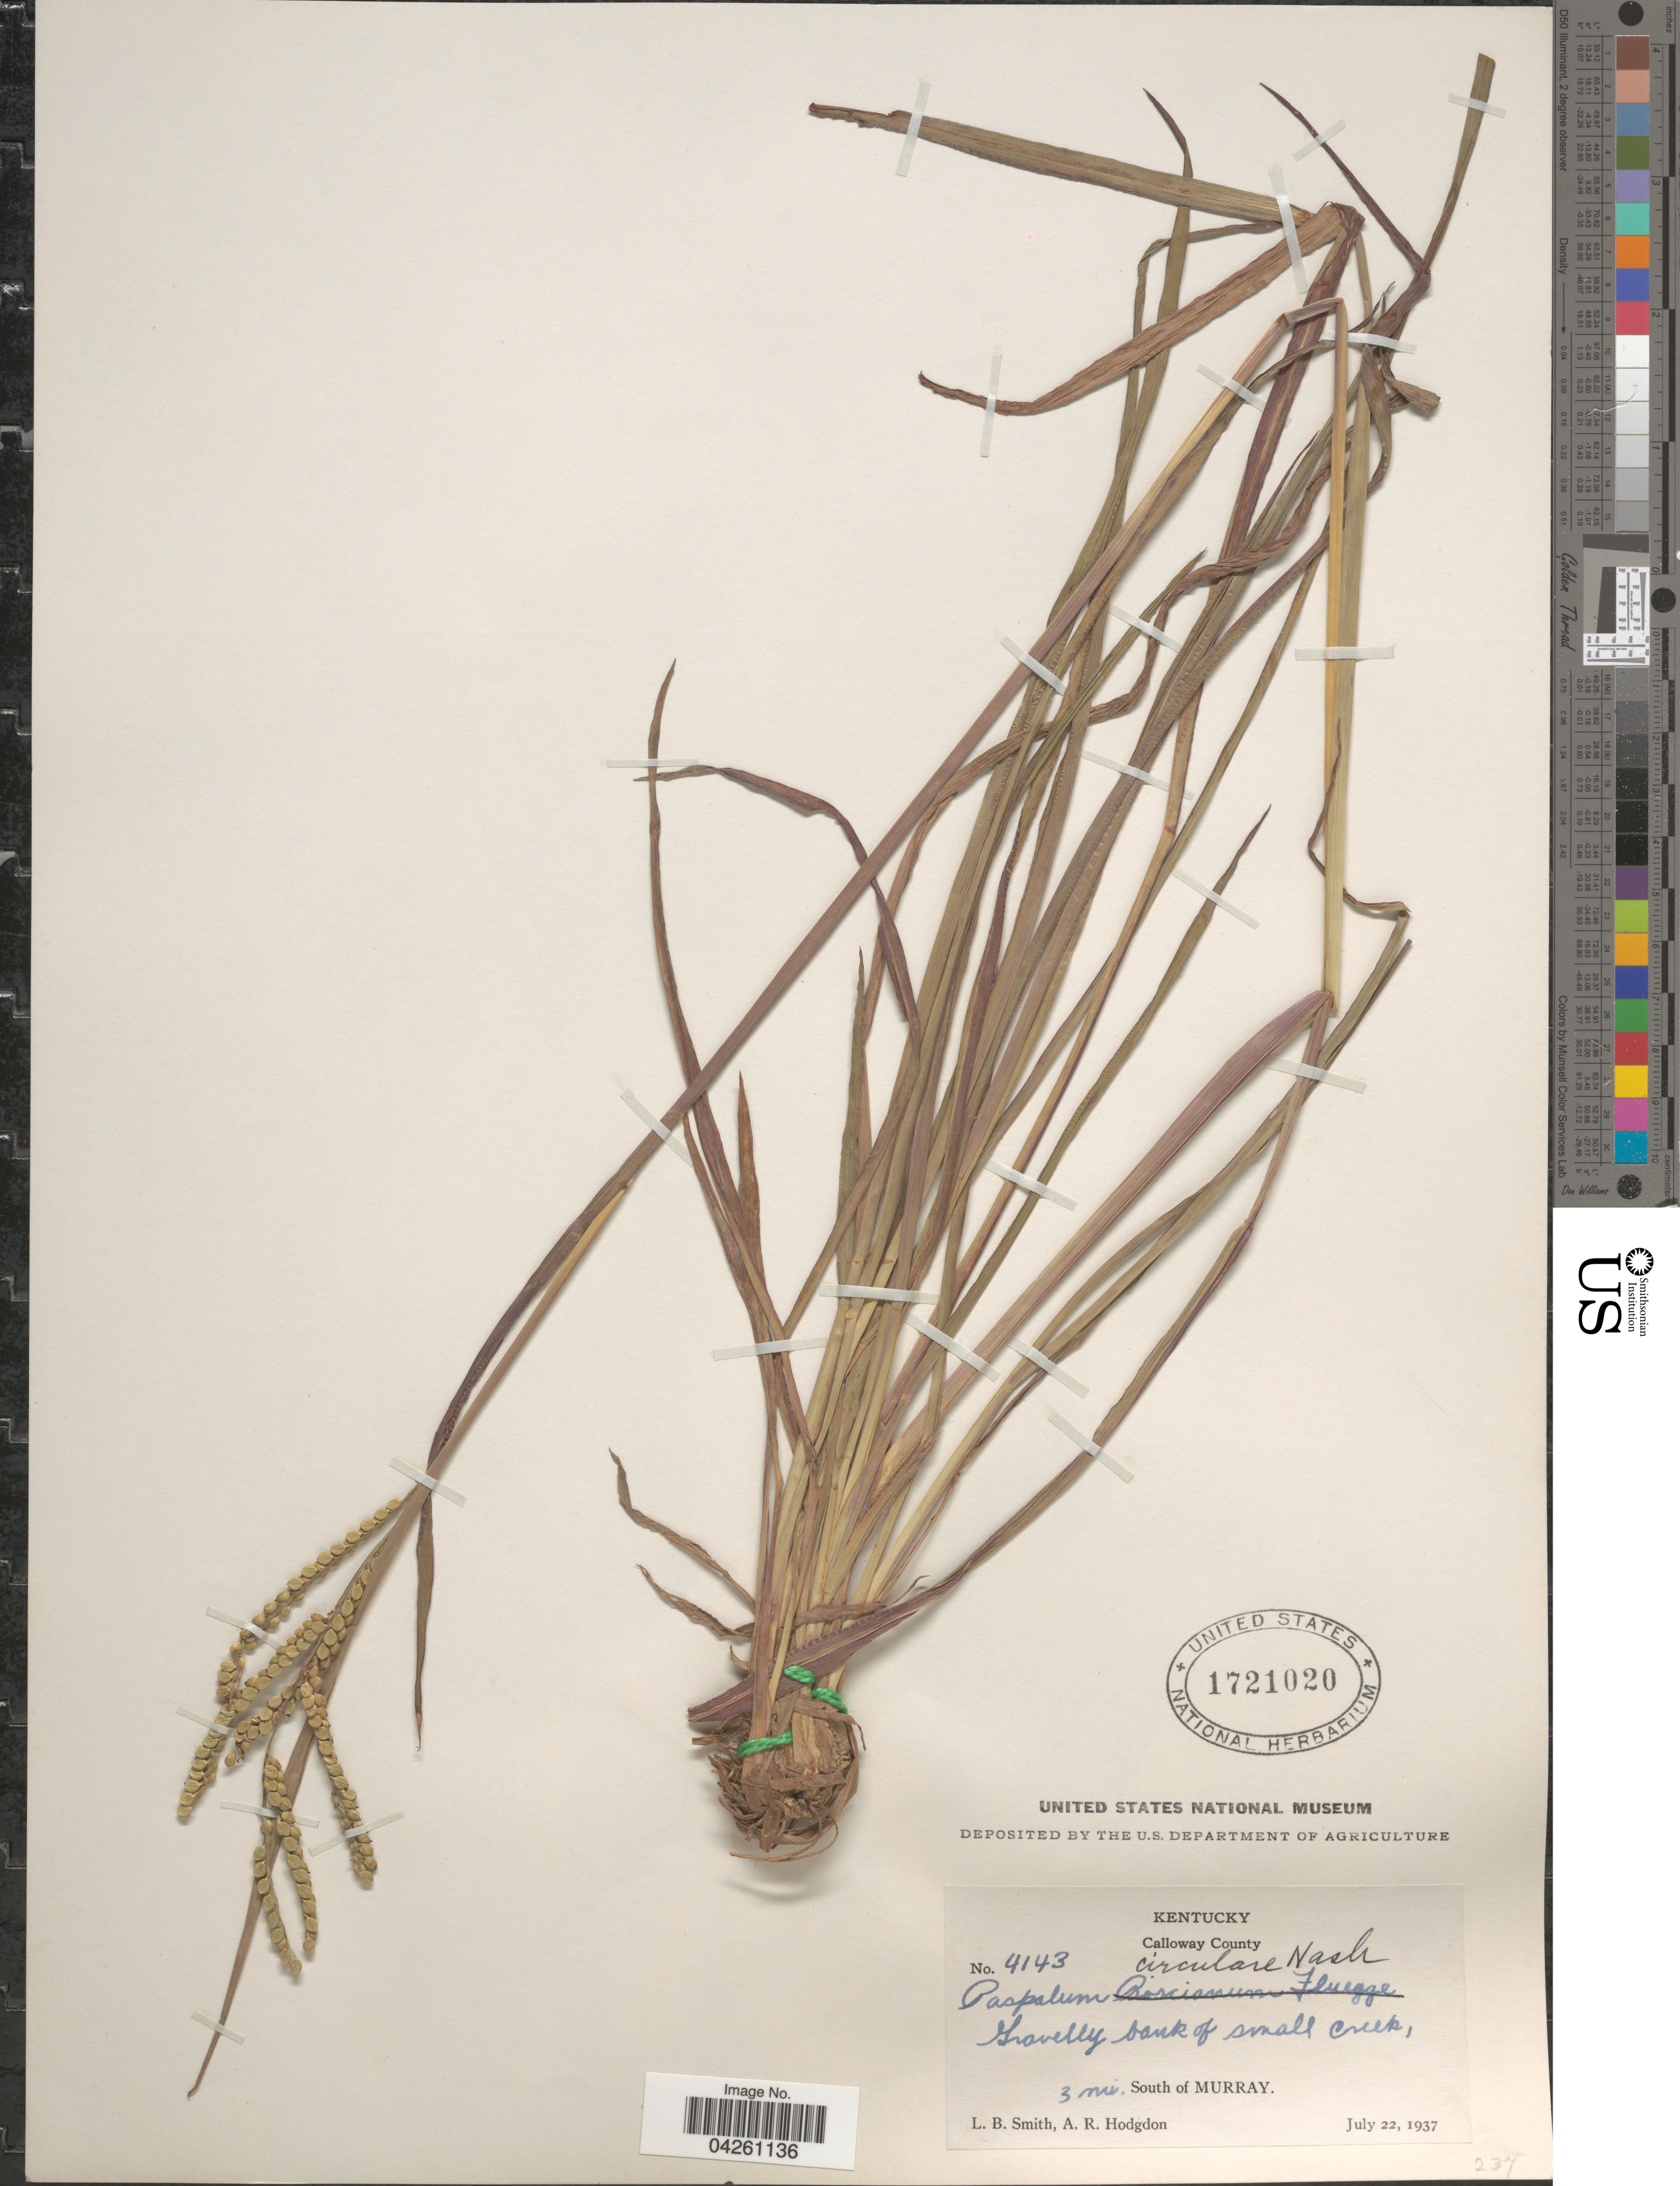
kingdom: Plantae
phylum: Tracheophyta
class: Liliopsida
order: Poales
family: Poaceae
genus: Paspalum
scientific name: Paspalum circulare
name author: Nash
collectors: L. Smith & A. R. Hodgdon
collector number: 4143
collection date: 1937-07-22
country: United States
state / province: Kentucky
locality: Calloway County. Gravelly bank of small creek, 3 mi. South of Murray.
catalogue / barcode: US 1721020